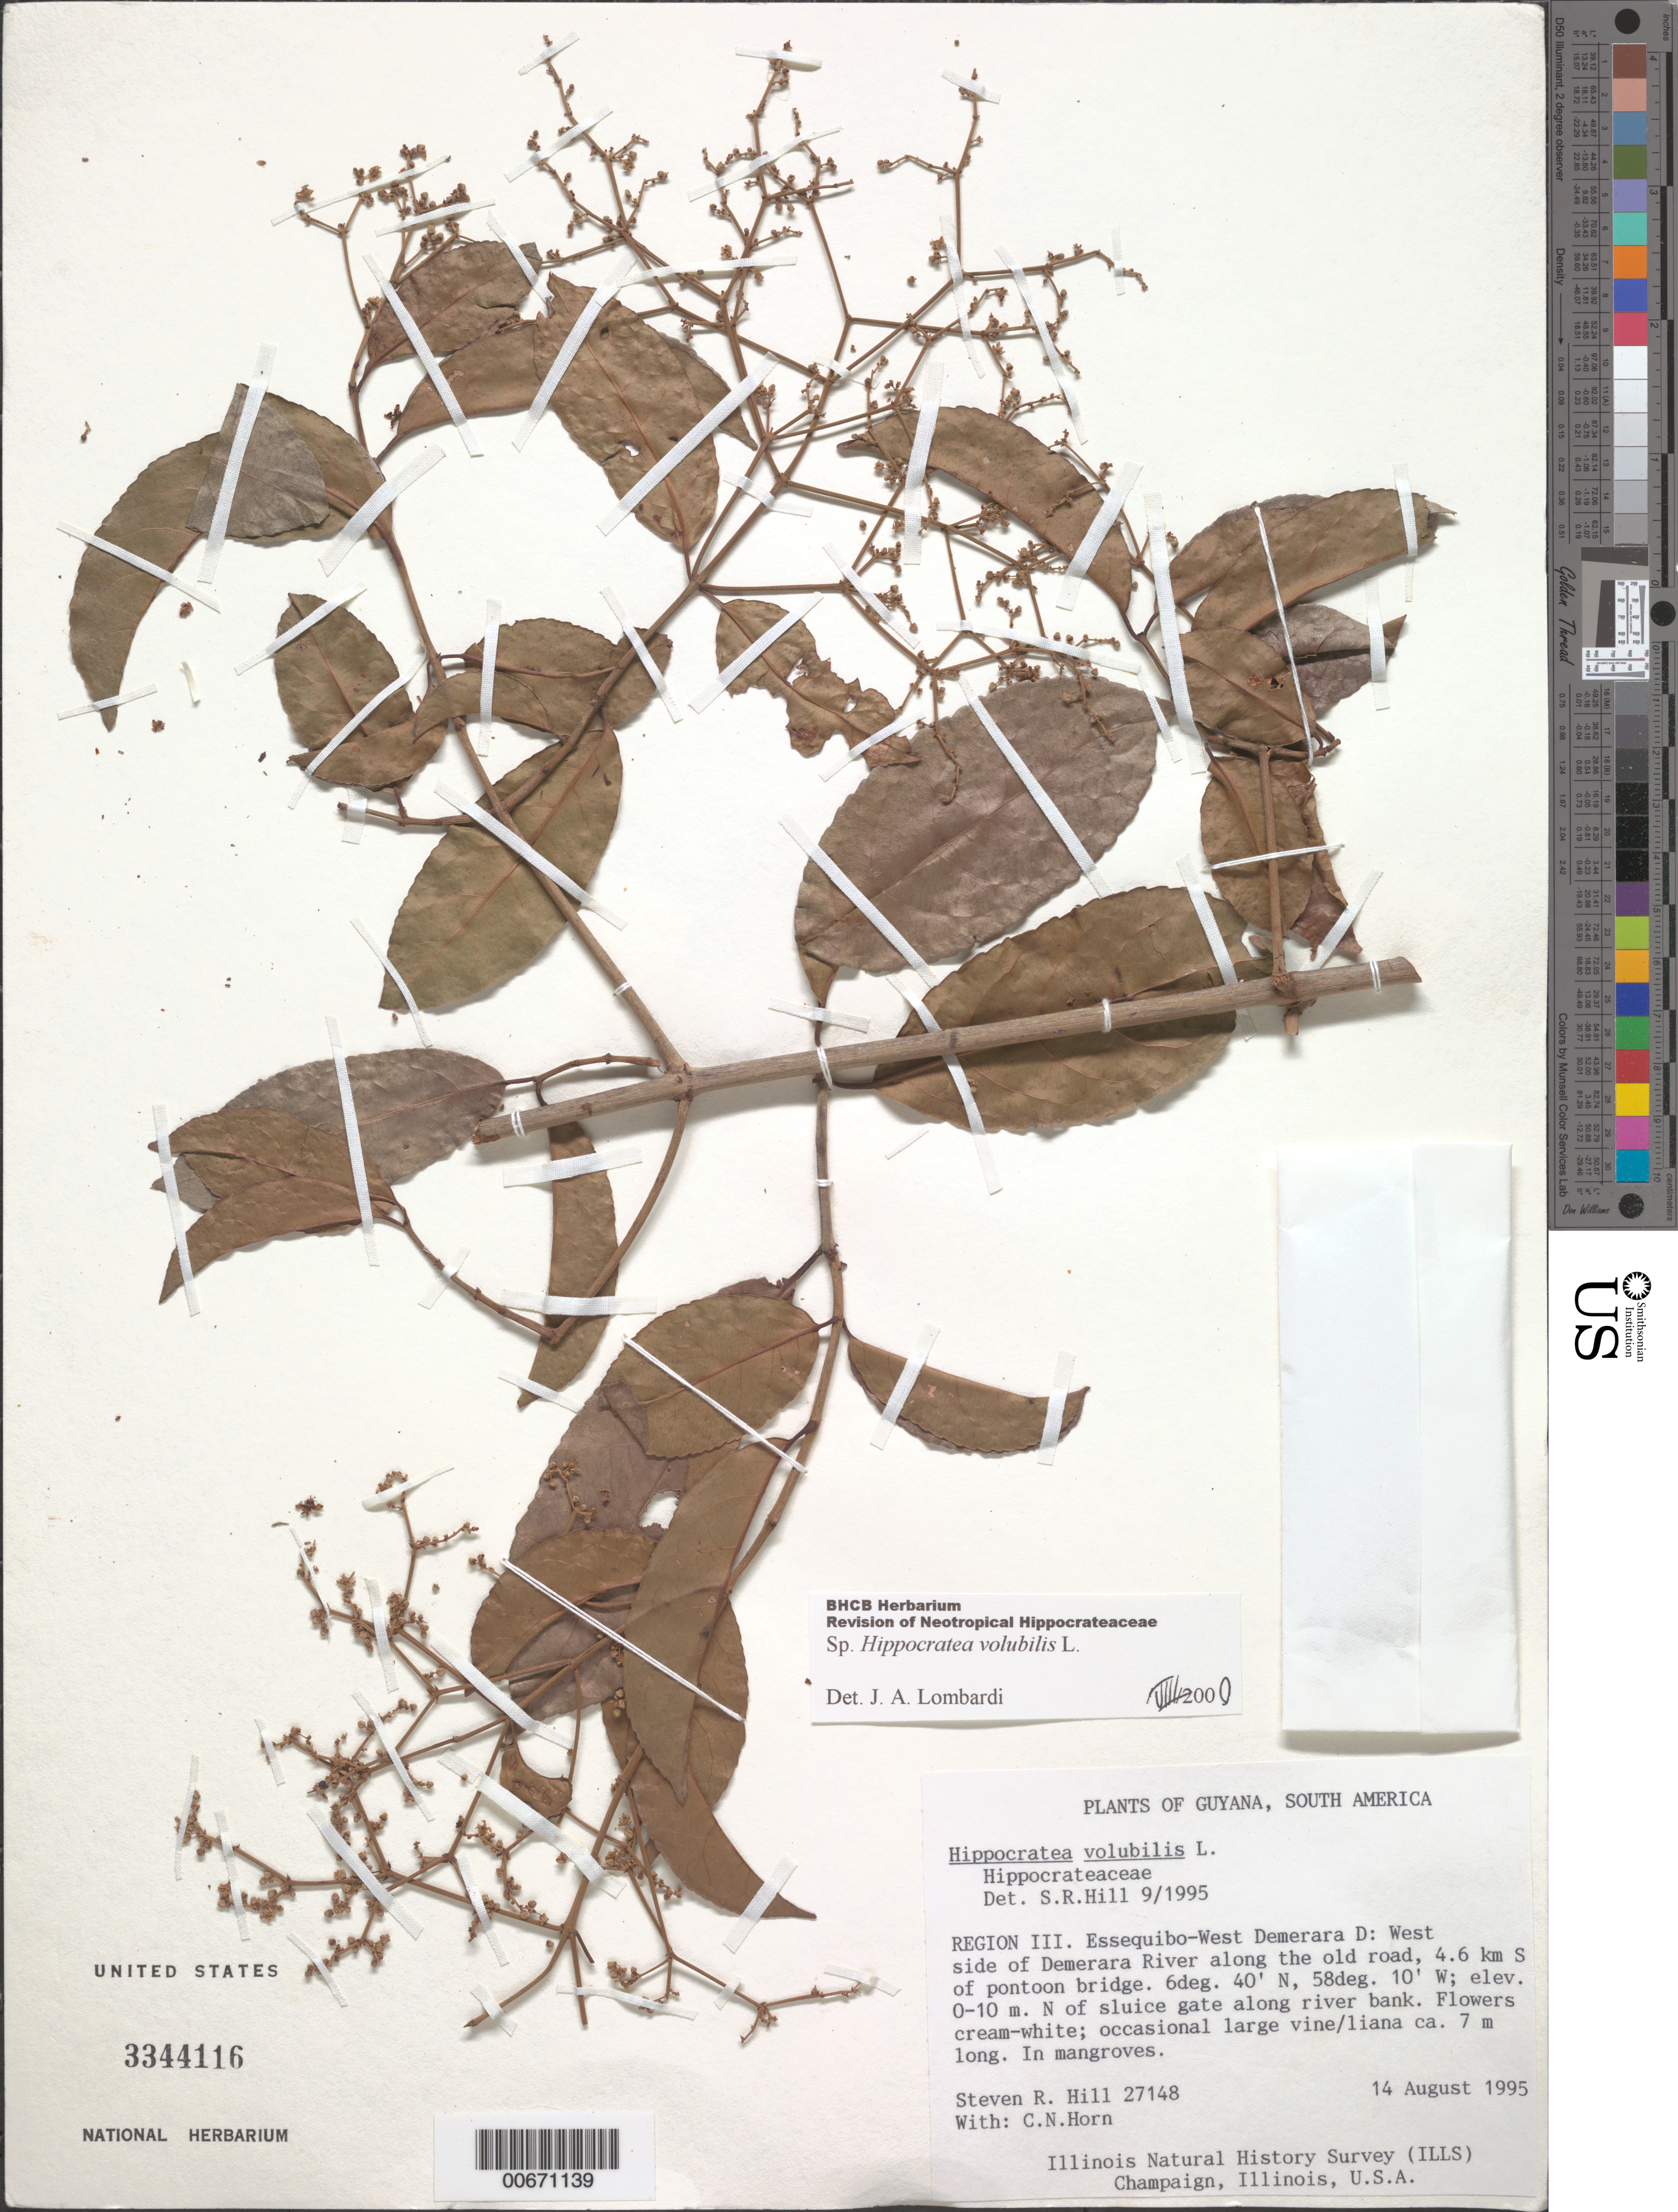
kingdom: Plantae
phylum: Tracheophyta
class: Magnoliopsida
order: Celastrales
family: Celastraceae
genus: Hippocratea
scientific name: Hippocratea volubilis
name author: L.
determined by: Hill, Steven R.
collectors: S. R. Hill & C. N. Horn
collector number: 27148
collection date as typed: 14-Aug-95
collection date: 1995-08-14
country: Guyana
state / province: Essequibo Isl-W. Demerara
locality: Demerara R., W side along old road, 4.6 km S of pontoon bridge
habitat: Roadside, in mangroves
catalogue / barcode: US 3344116